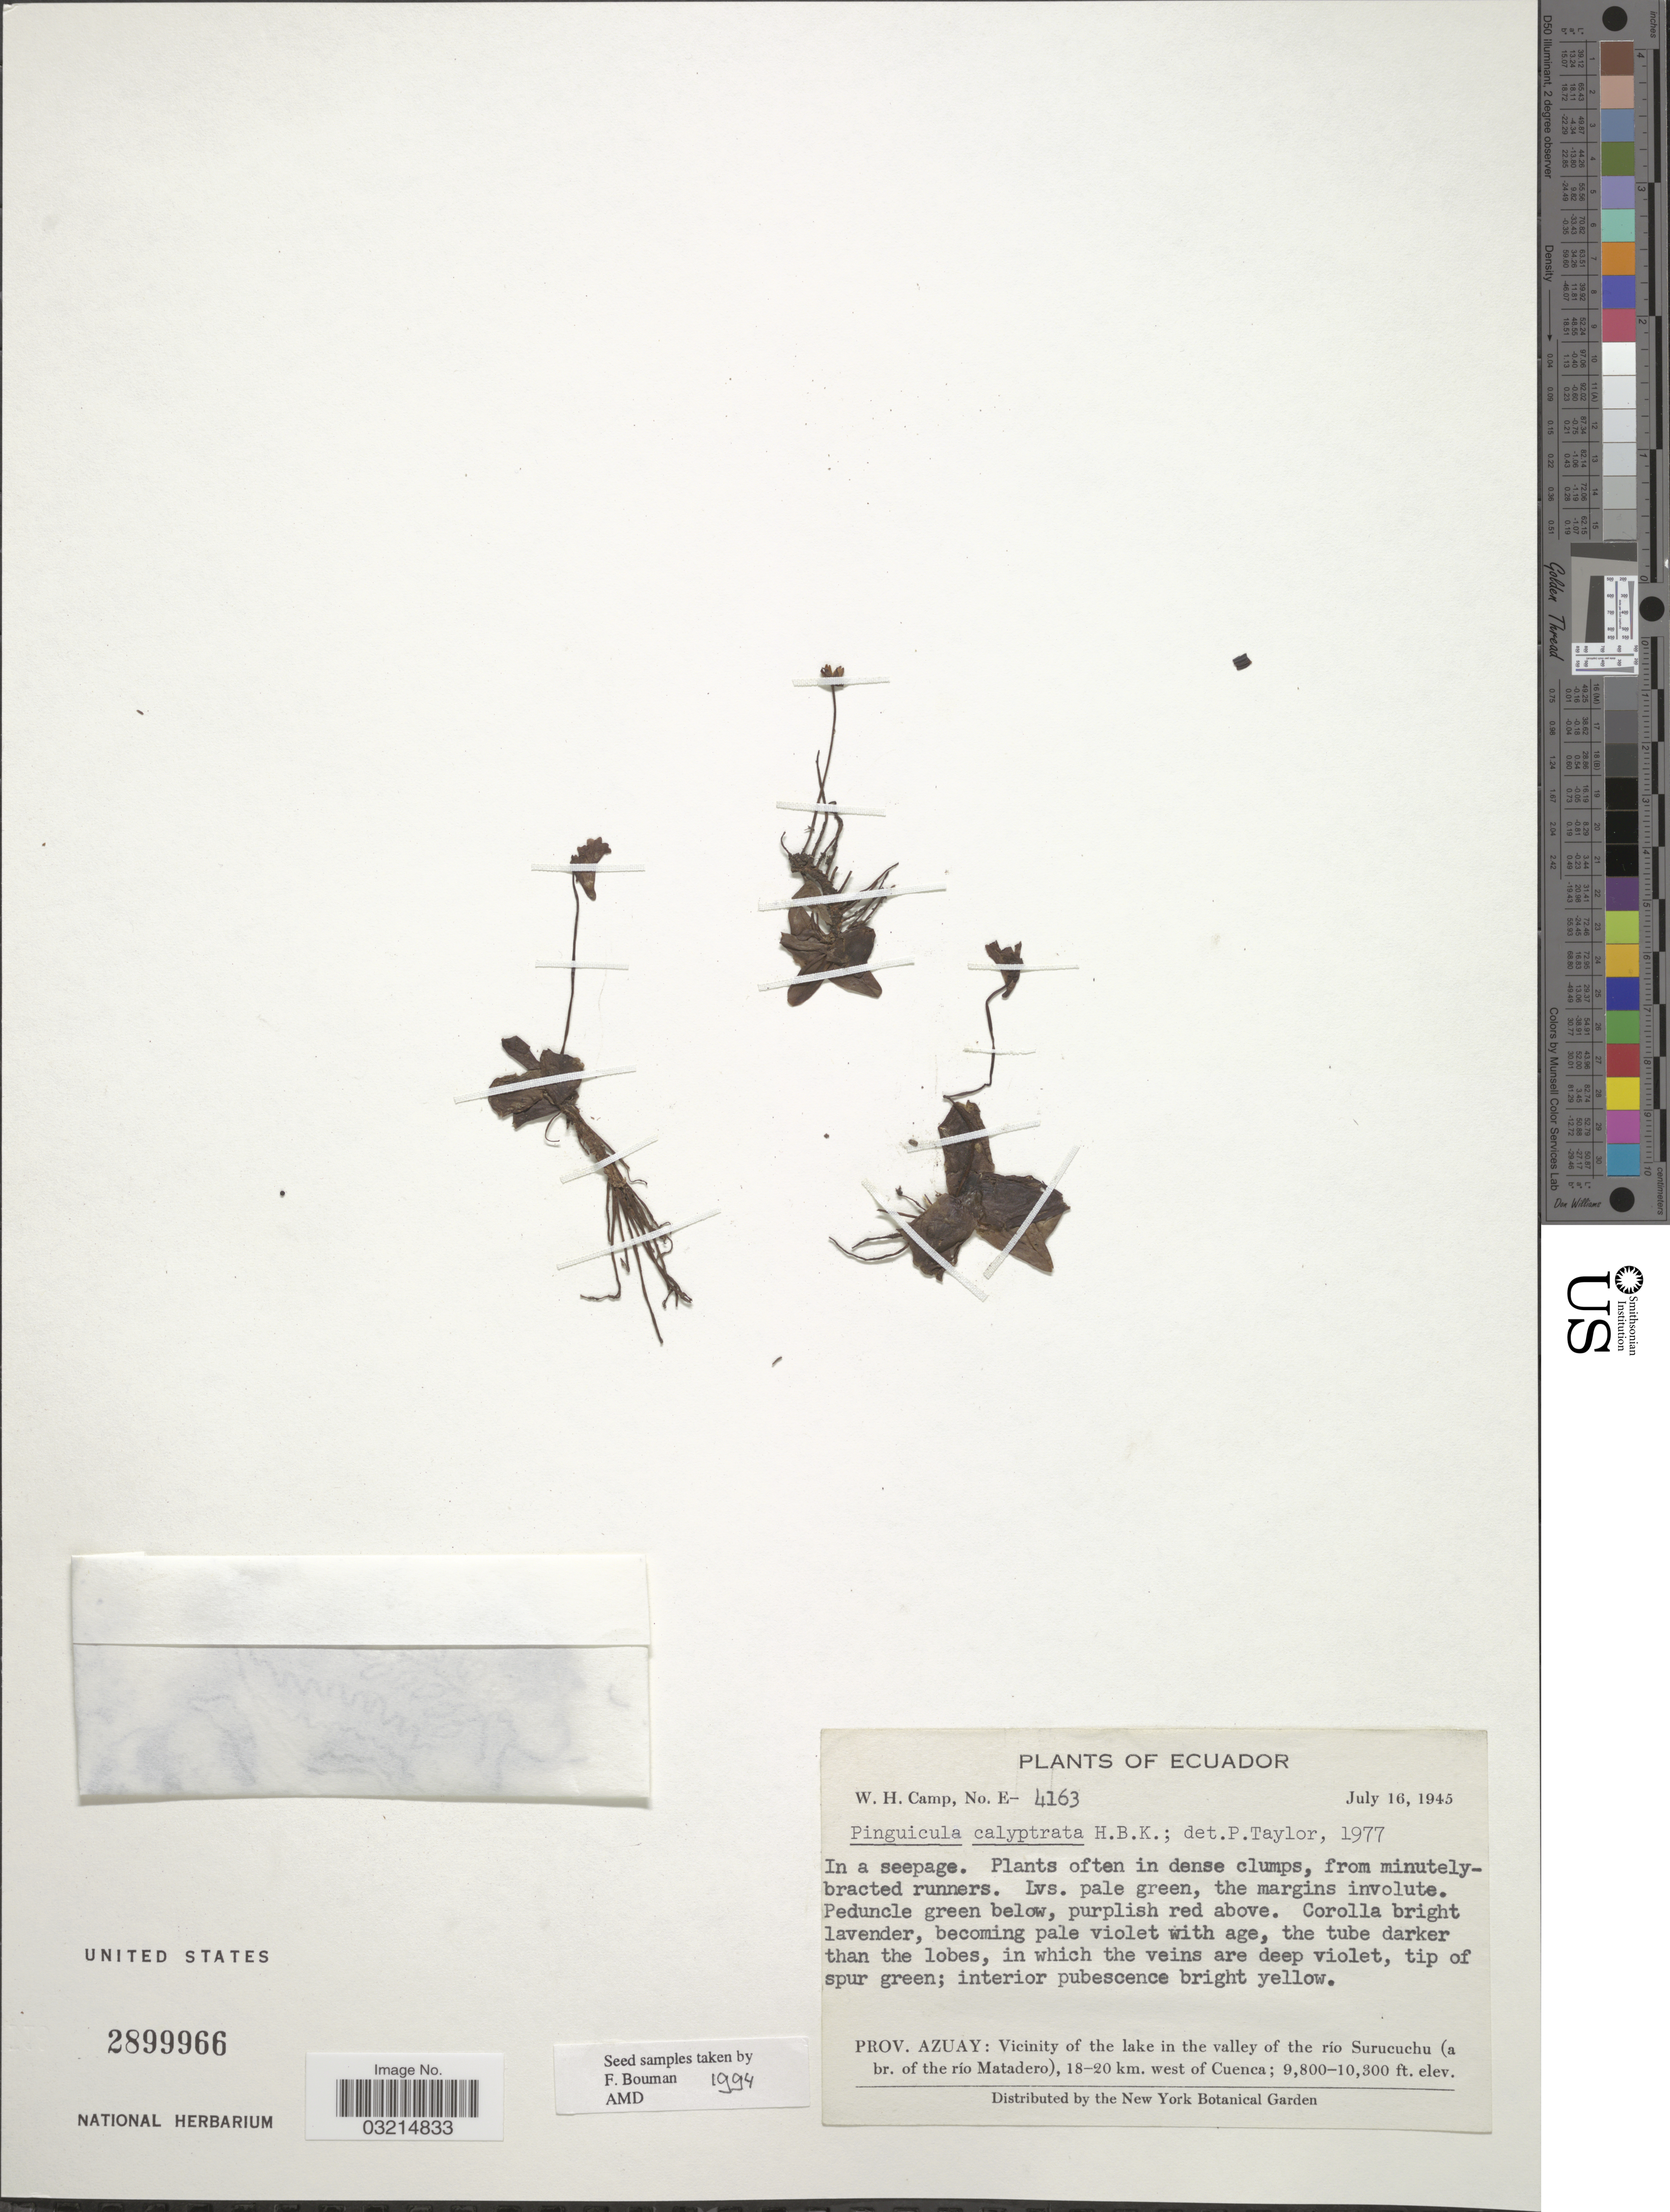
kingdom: Plantae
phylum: Tracheophyta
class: Magnoliopsida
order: Lamiales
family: Lentibulariaceae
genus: Pinguicula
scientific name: Pinguicula calyptrata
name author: Kunth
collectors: W. H. Camp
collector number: E-4163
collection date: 1945-07-16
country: Ecuador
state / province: Azuay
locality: Vicinity of the lake in the valley of the río Surucuchu (a br. of the río Matadero), 18-20 km. west of Cuenca.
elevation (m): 2987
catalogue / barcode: US 2899966